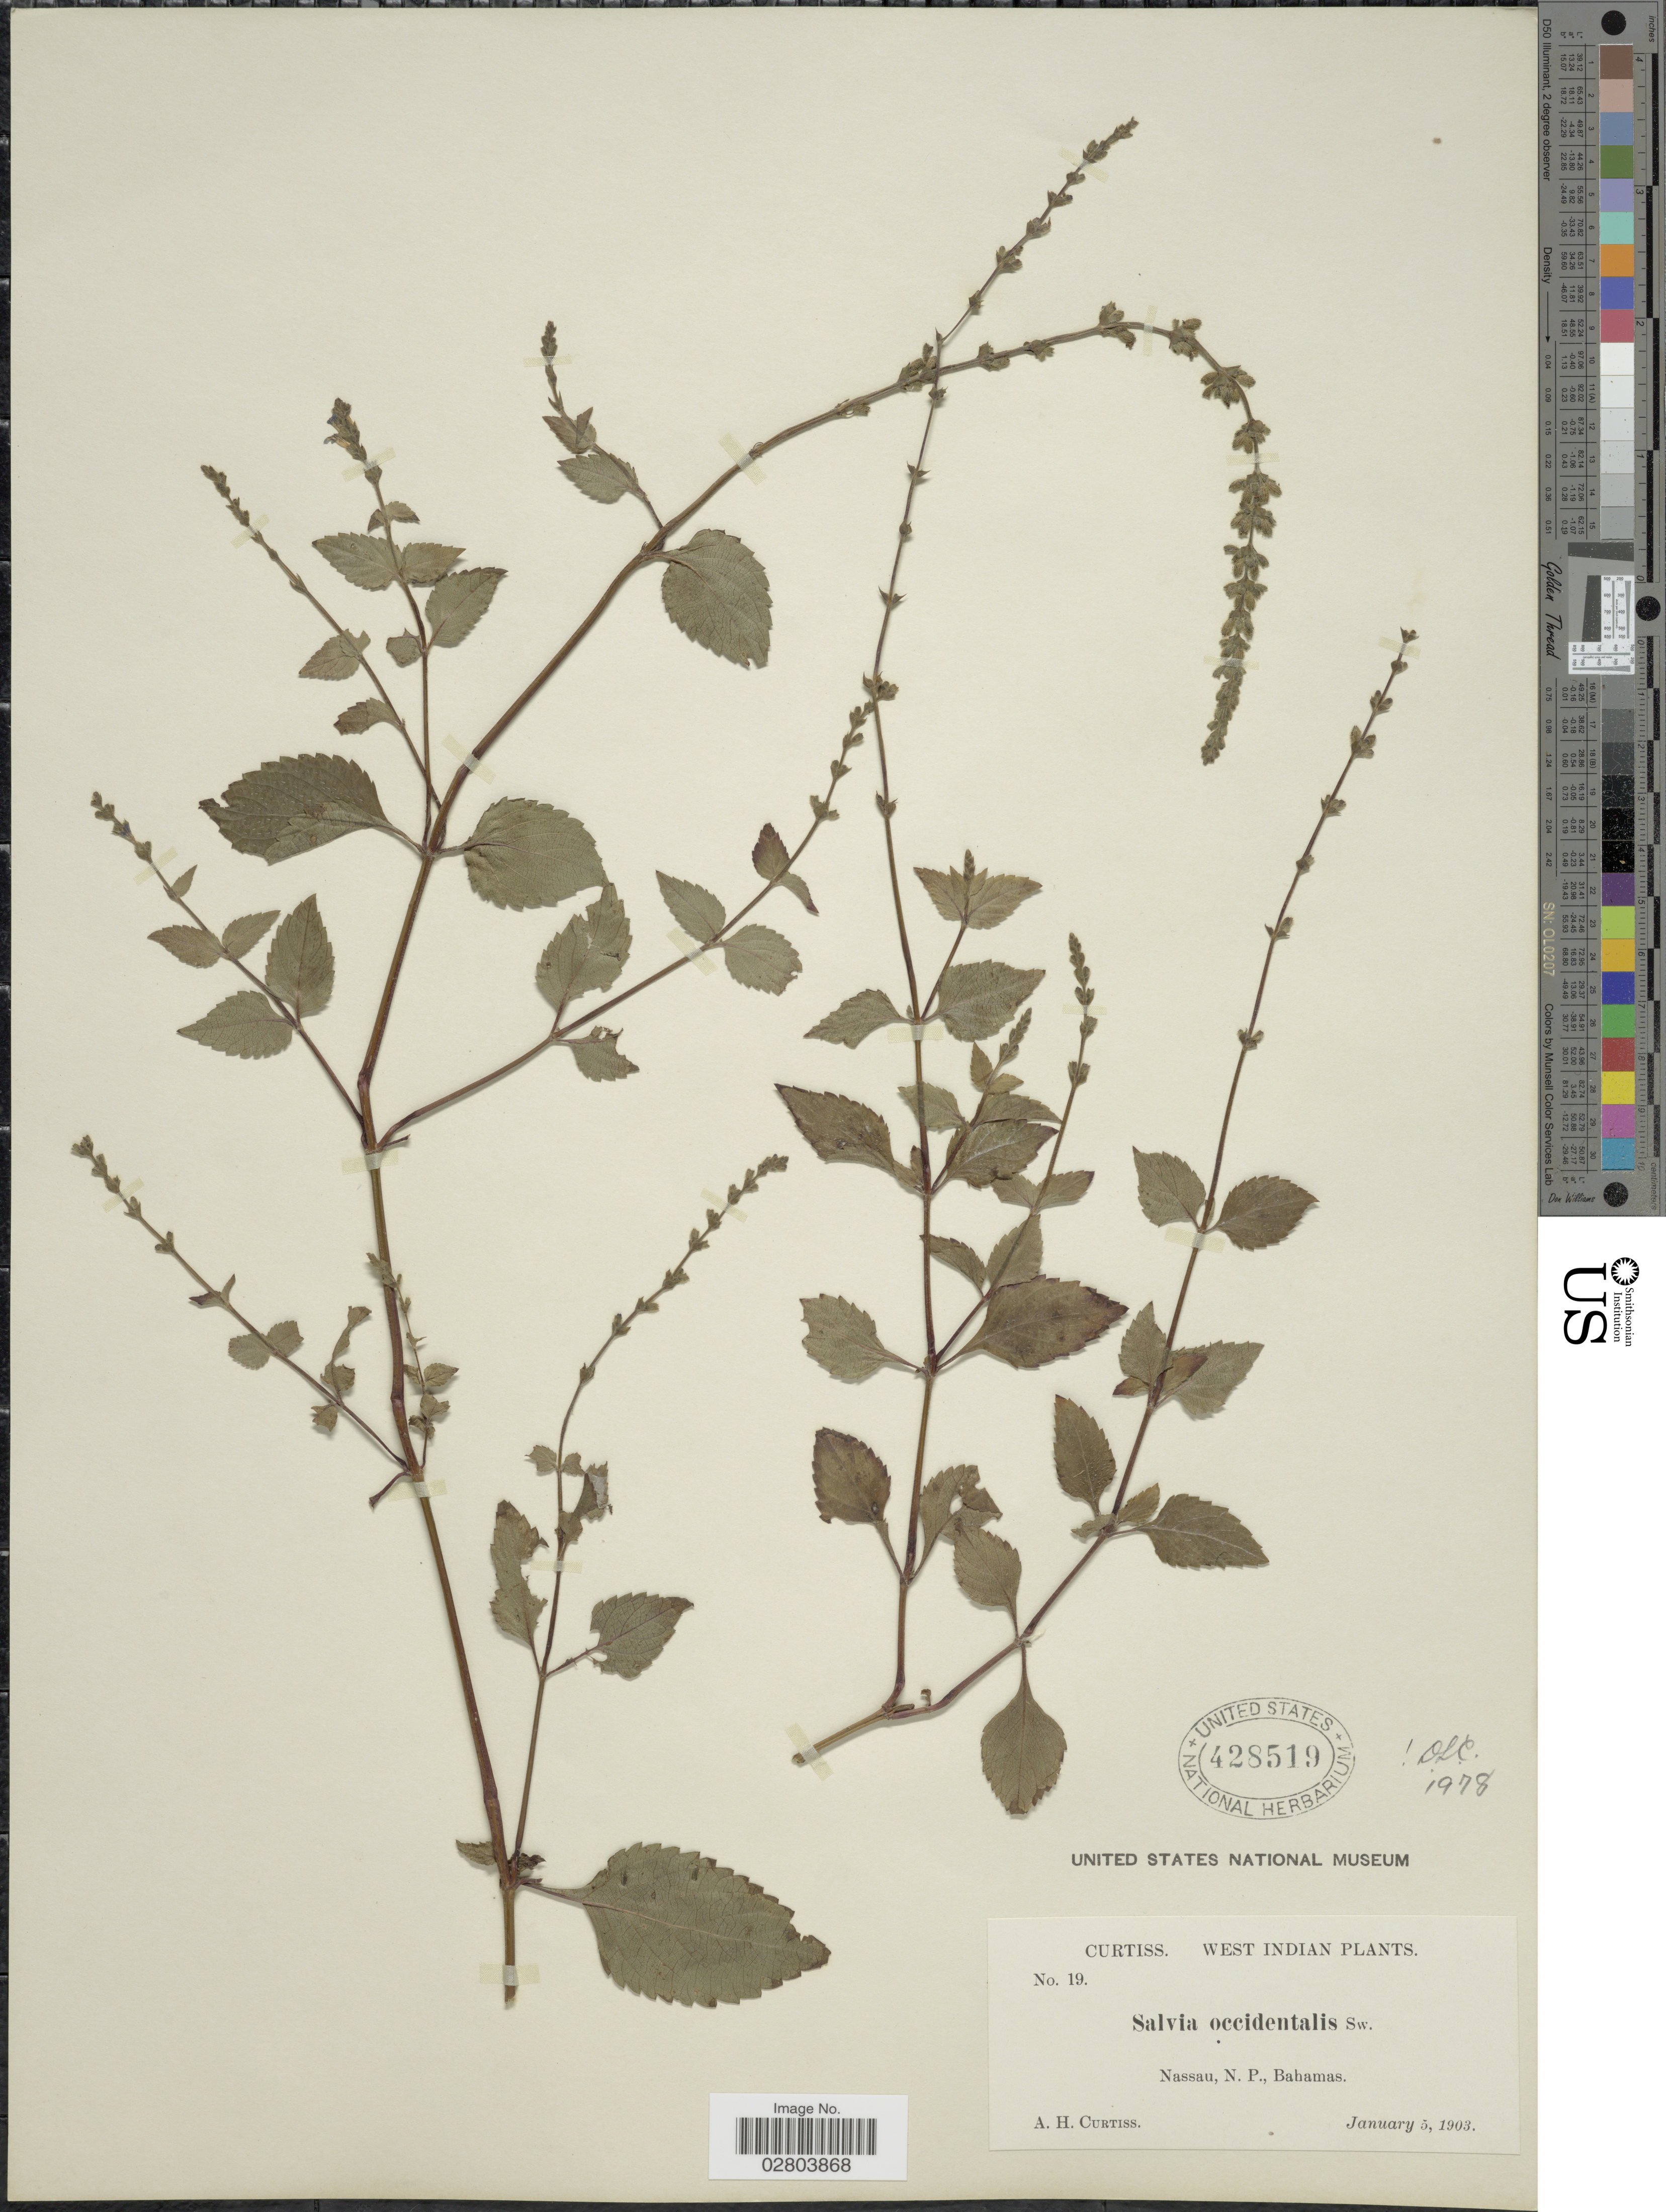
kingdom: Plantae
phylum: Tracheophyta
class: Magnoliopsida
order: Lamiales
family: Lamiaceae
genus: Salvia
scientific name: Salvia occidentalis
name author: Sw.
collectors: A. H. Curtiss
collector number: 19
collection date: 1903-01-05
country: Bahamas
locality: West Indian. Nassau, N.P.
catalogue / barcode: US 428519